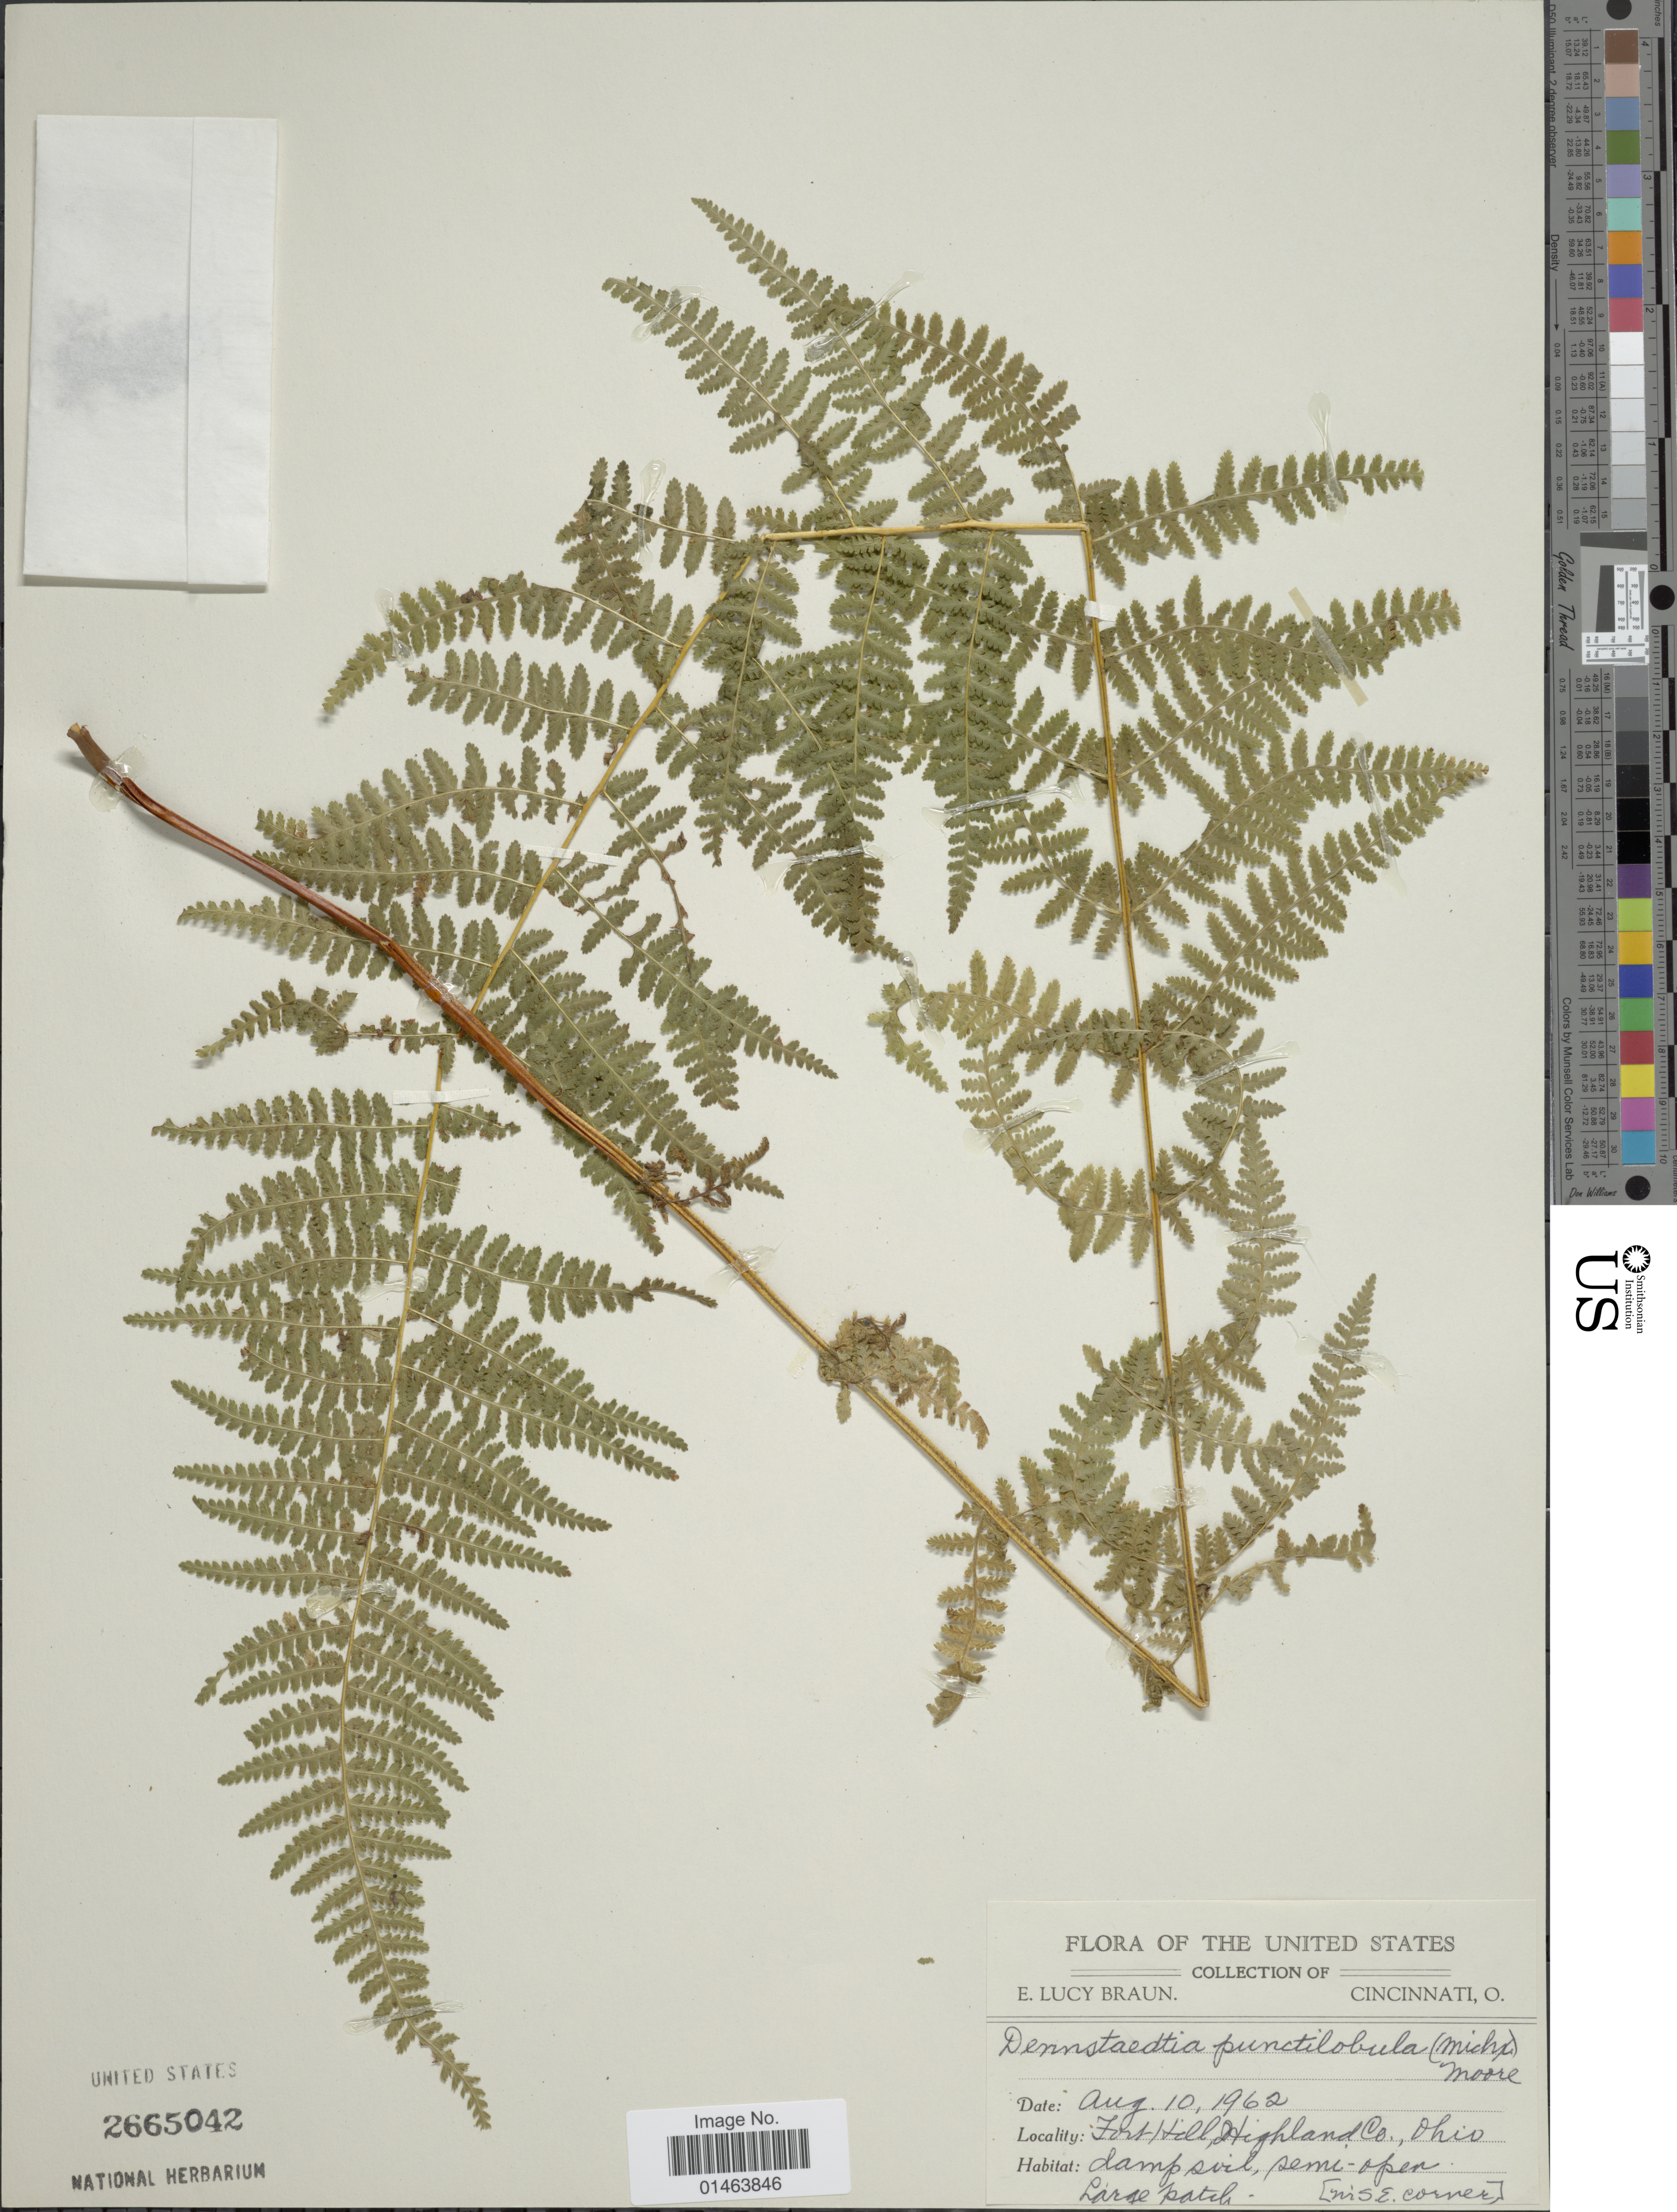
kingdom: Plantae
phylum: Tracheophyta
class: Polypodiopsida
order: Polypodiales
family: Dennstaedtiaceae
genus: Dennstaedtia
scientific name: Dennstaedtia punctilobula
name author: (Michx.) T. Moore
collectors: L. E. Braun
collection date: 1962-08-10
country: United States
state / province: Ohio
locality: Ohio, Fort Hill, Highland Co.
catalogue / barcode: US 2665042